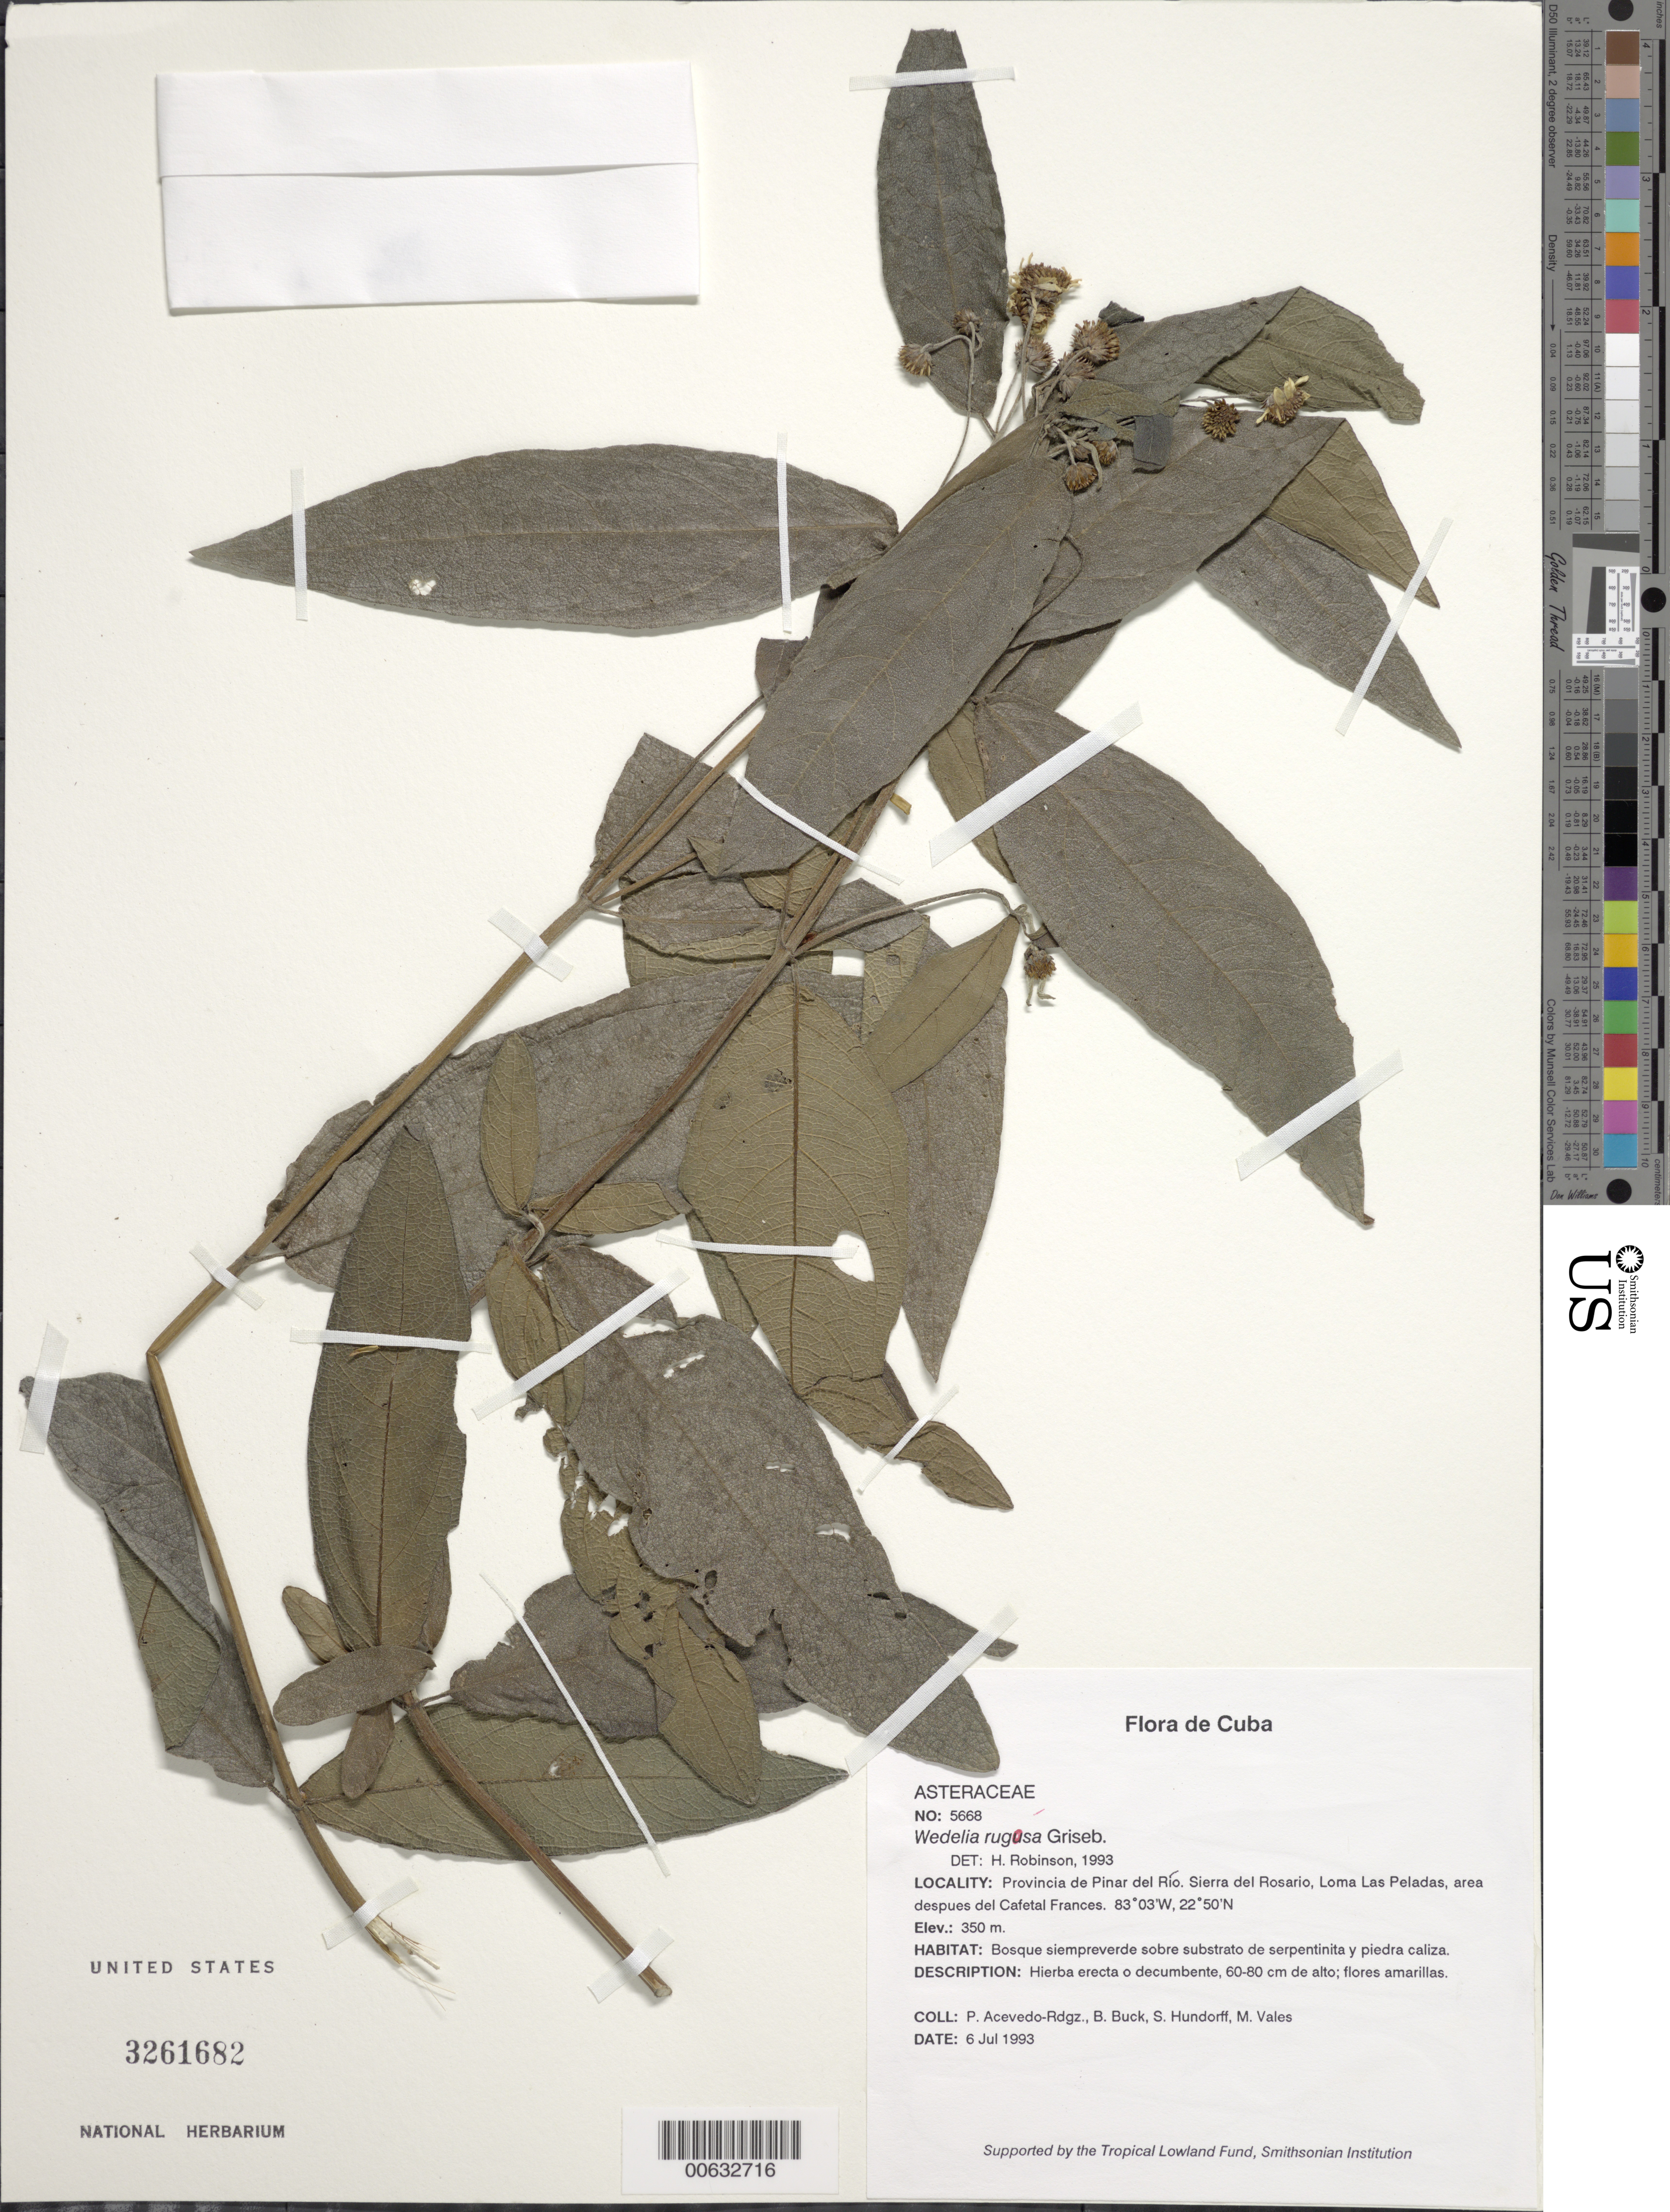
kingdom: Plantae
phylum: Tracheophyta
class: Magnoliopsida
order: Asterales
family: Asteraceae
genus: Wedelia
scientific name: Wedelia rugosa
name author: Greenm.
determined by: Robinson, Harold E., (US)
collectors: P. Acevedo-Rodr., B. Buck, S. Hundorf & M. Vales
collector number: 5668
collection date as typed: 06 Jul 1993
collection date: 1993-07-06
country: Cuba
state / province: Pinar del Rio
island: Cuba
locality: Provincia de Pinar del Río Sierra del Rosario, Loma Las Peladas, area despues del Cafetal Frances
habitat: Bosque siempreverde sobre substrato de serpentinita y piedra caliza.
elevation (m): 350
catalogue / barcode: US 3261682